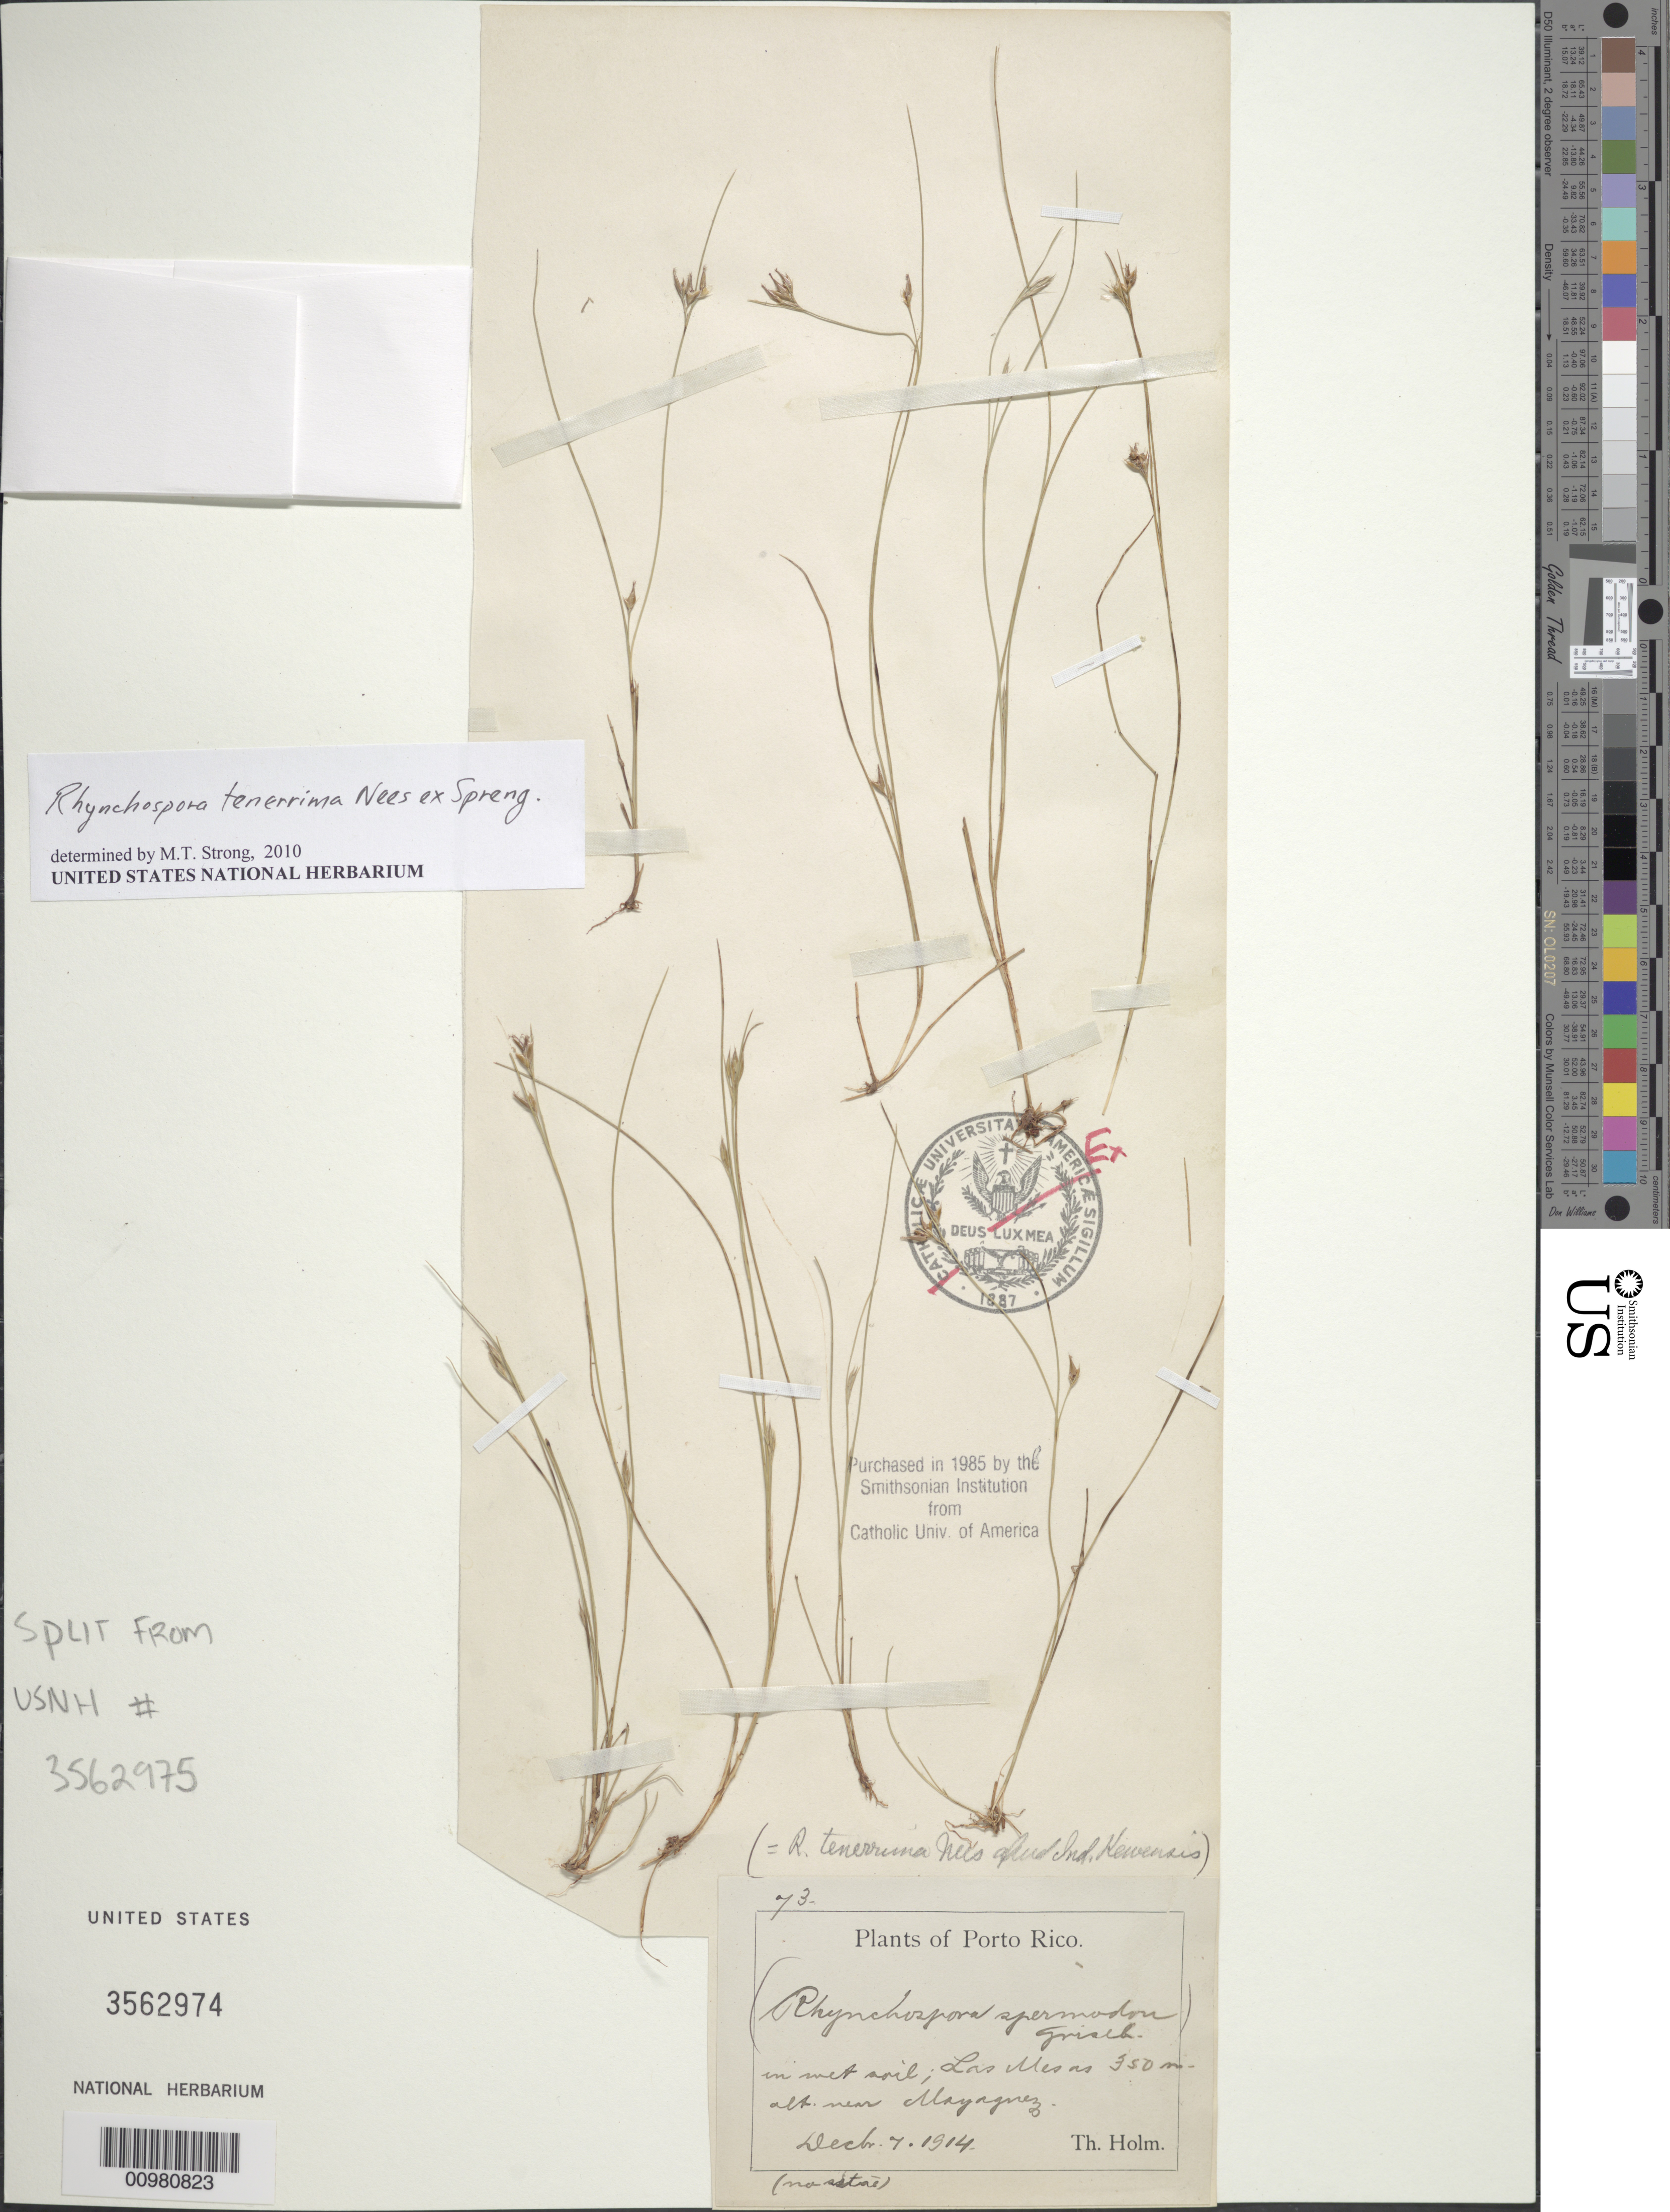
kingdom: Plantae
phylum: Tracheophyta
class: Liliopsida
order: Poales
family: Cyperaceae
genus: Rhynchospora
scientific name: Rhynchospora tenerrima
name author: Nees ex Spreng.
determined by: Strong, M. T., (US), Smithsonian Institution - National Museum of Natural History (UNITED STATES)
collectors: H. T. Holm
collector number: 73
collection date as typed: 07 Dec 1914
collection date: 1914-12-07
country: Puerto Rico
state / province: Mayagüez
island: Puerto Rico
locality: Las Mesas, near Mayagüez.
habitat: in wet soil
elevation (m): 350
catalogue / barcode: US 3562974